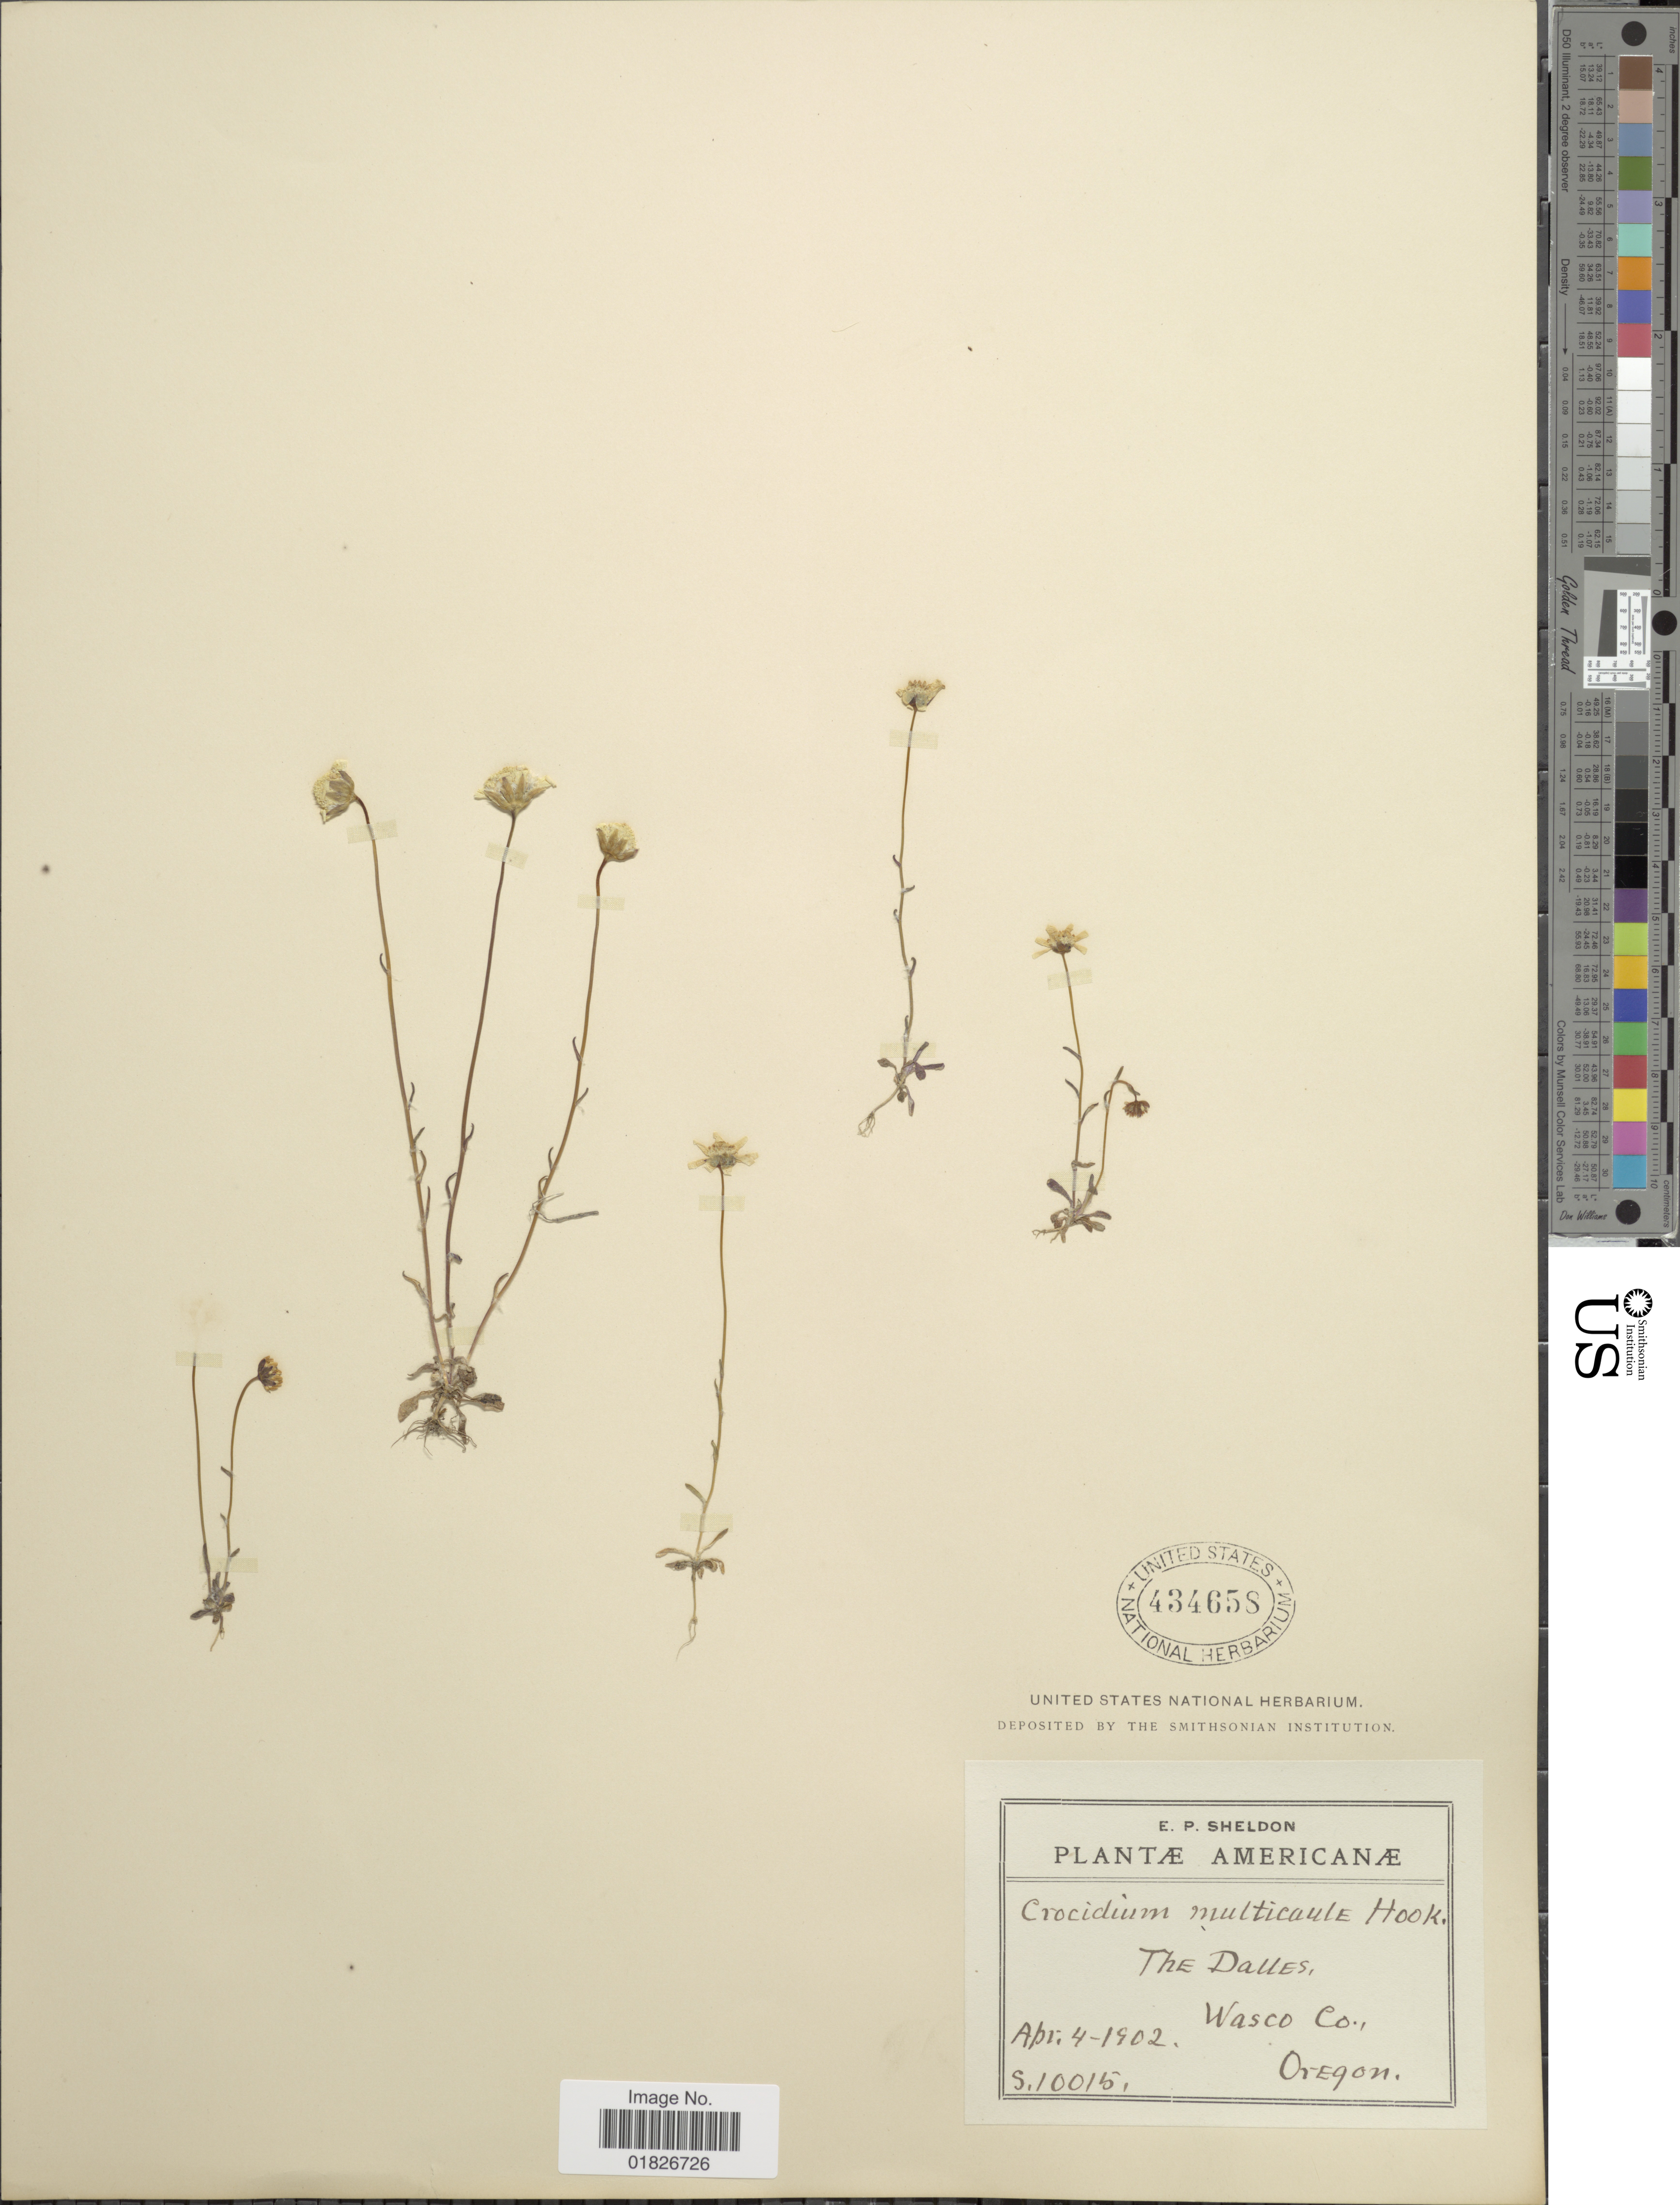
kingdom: Plantae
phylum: Tracheophyta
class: Magnoliopsida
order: Asterales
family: Asteraceae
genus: Crocidium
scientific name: Crocidium multicaule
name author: Hook.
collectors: E. P. Sheldon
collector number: S10015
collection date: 1902-04-04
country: United States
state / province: Oregon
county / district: Wasco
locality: Americanae, The Dalles, Wasco Co.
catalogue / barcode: US 434658